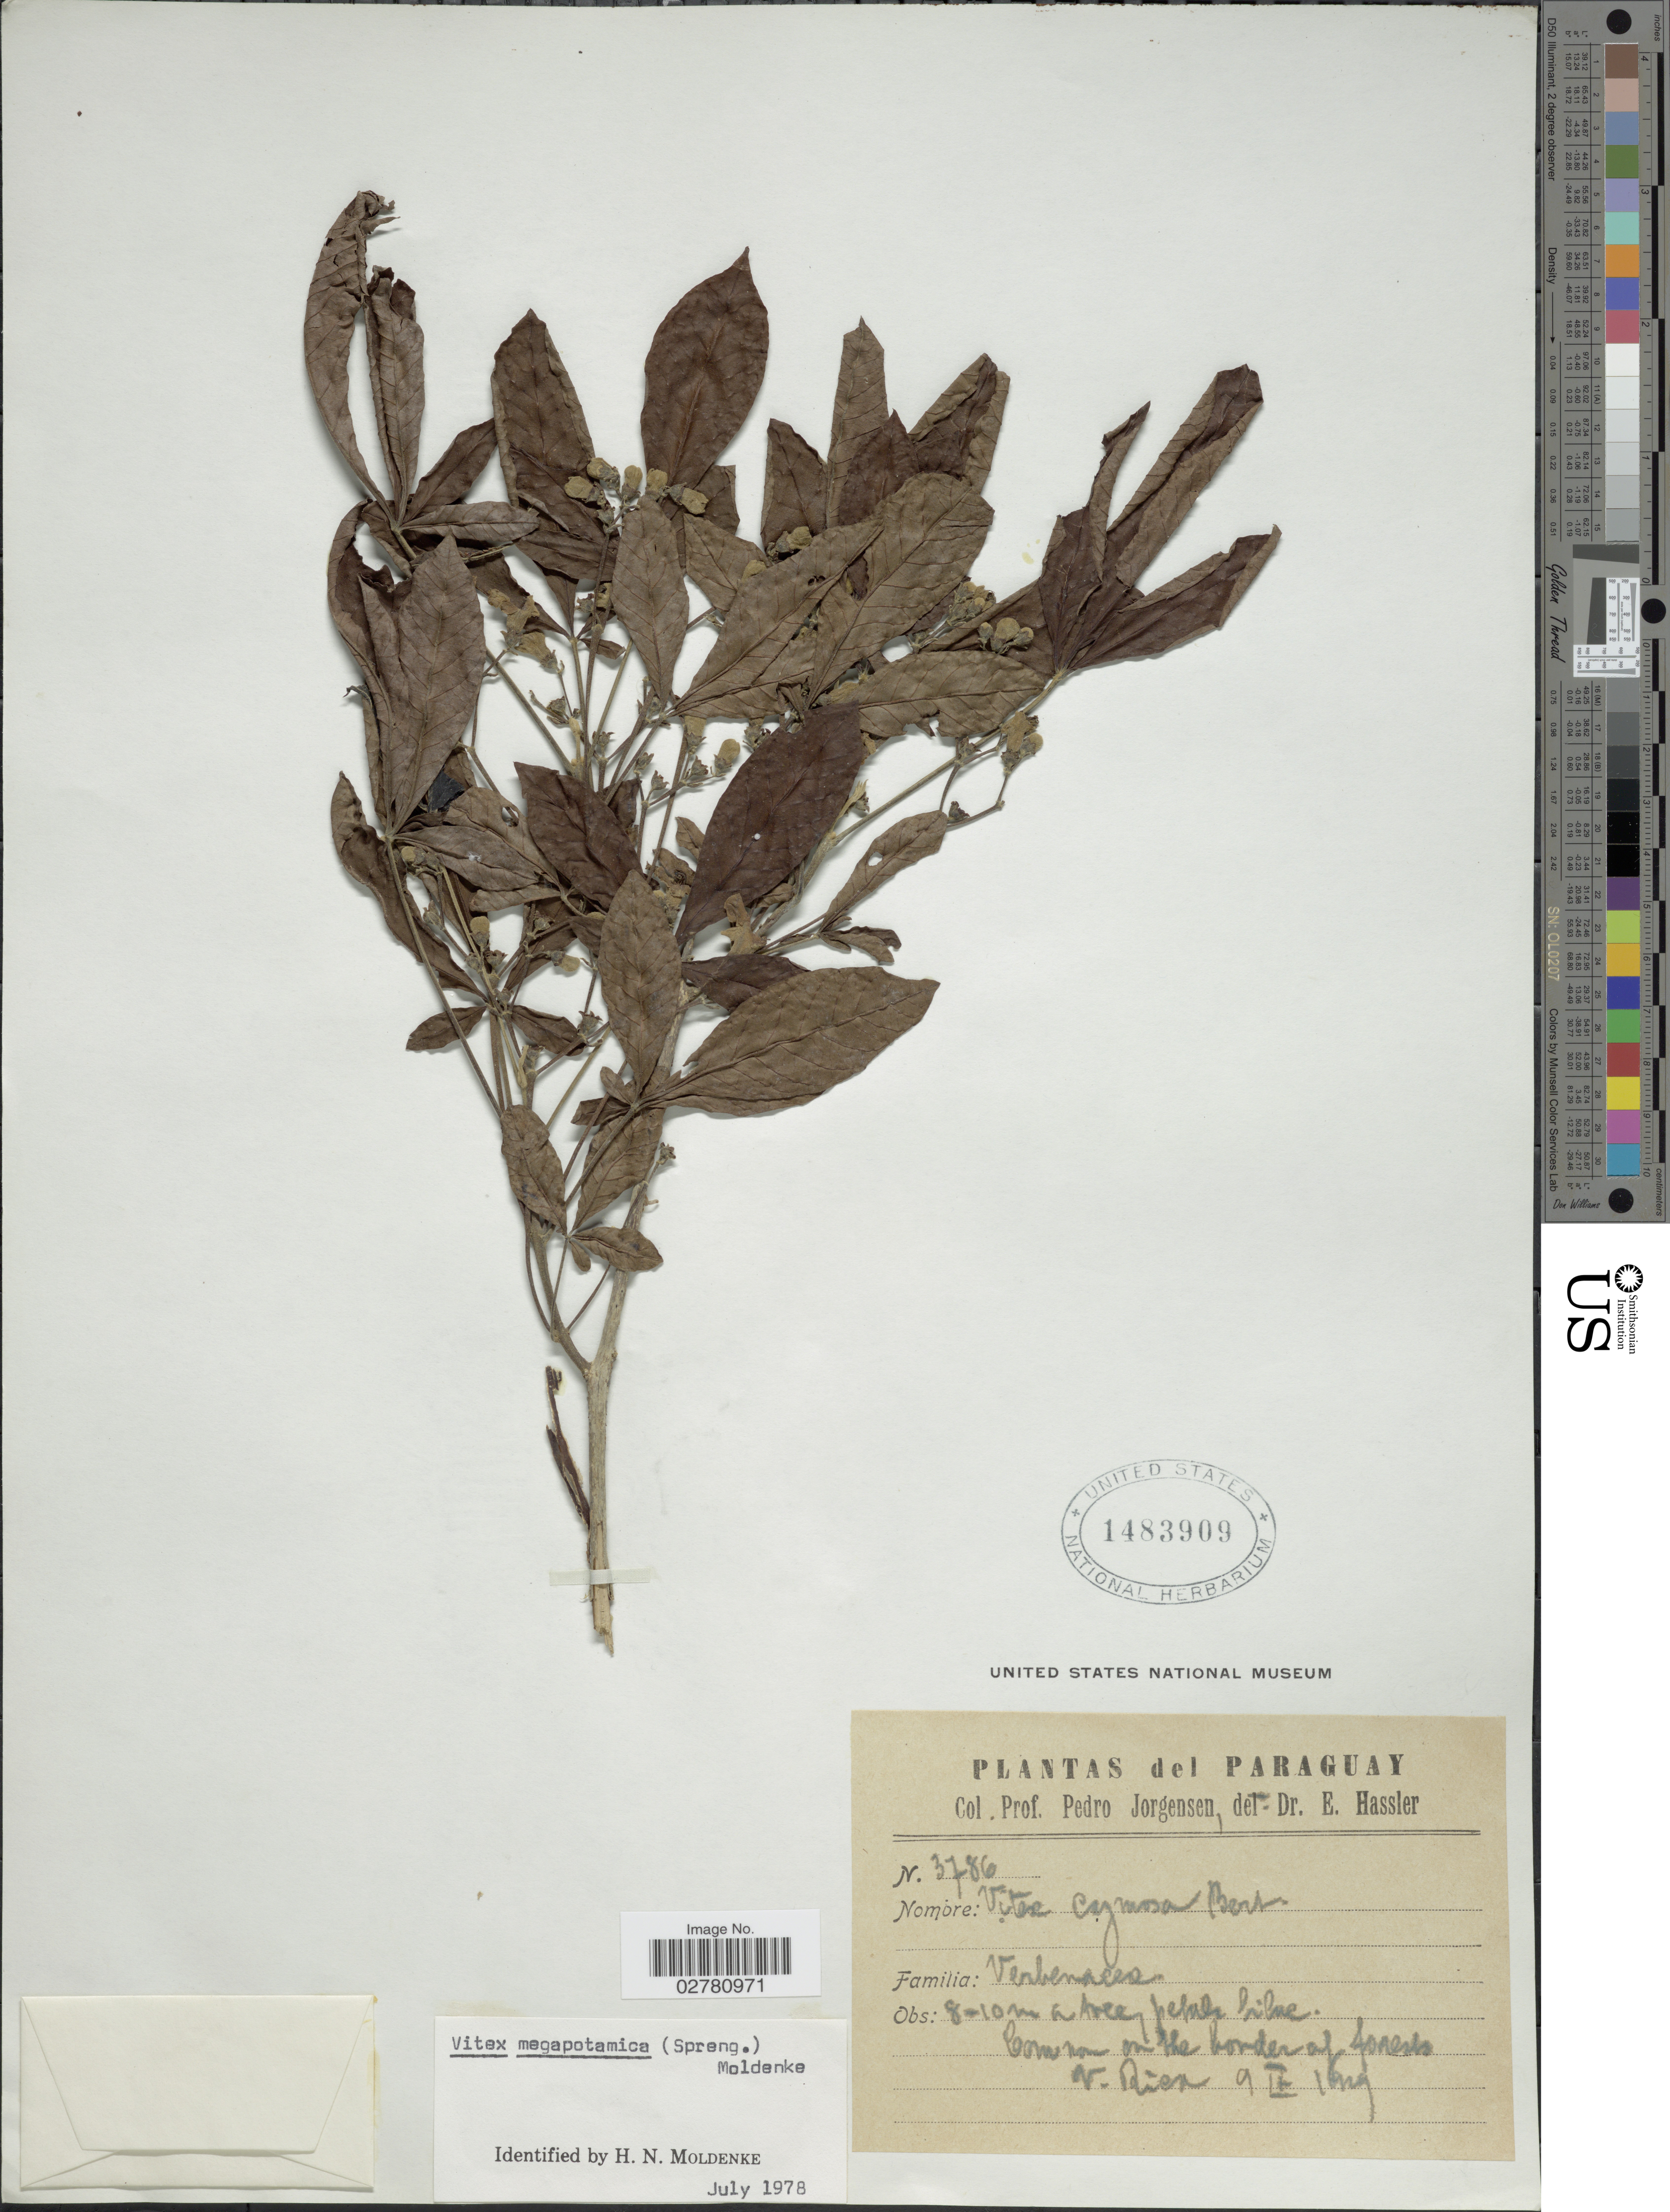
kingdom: Plantae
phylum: Tracheophyta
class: Magnoliopsida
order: Lamiales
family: Lamiaceae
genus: Vitex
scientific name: Vitex megapotamica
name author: (Spreng.) Moldenke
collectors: P. Jörgensen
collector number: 3786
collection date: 1829-09-09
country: Paraguay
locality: Common on the border of forests. V. Rica.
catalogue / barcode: US 1483909